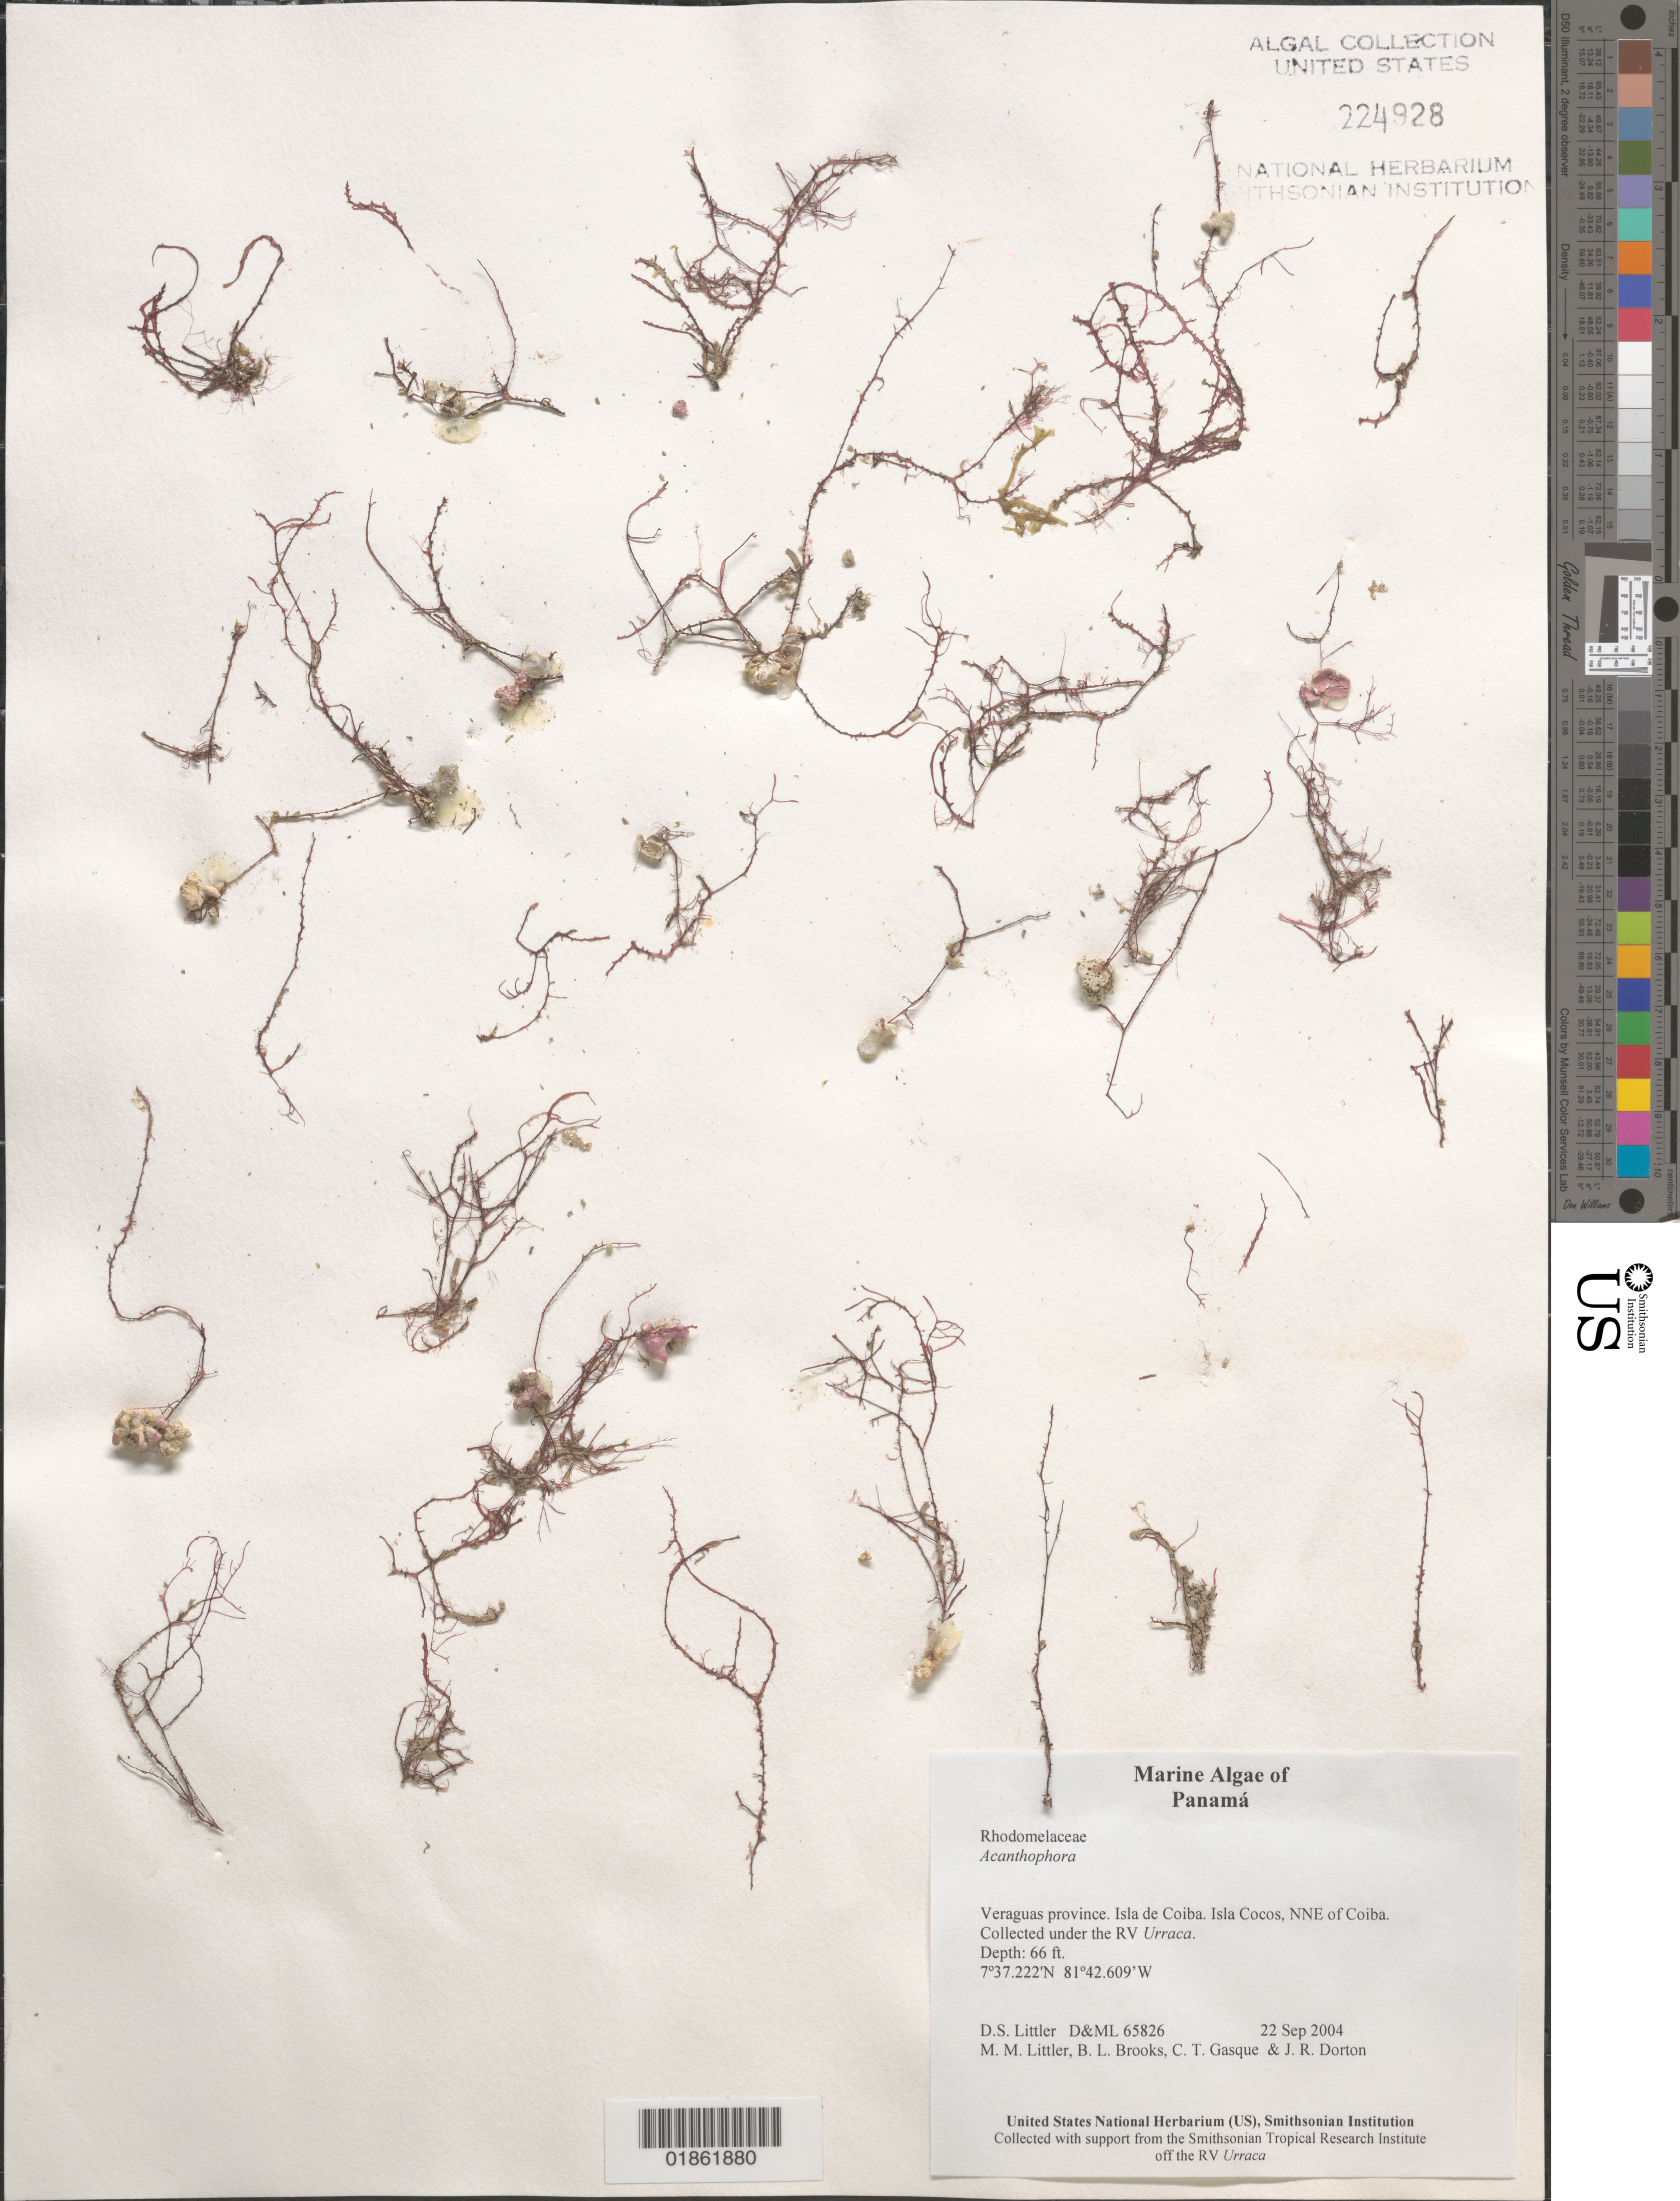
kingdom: Plantae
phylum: Rhodophyta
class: Florideophyceae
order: Ceramiales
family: Rhodomelaceae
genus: Acanthophora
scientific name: Acanthophora sp.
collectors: D. S. Littler, M. M. Littler, J. Dorton & C. Gasque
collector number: D&ML 65826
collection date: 2004-09-22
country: Panama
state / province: Veraguas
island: Coiba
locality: Isla de Coiba. NNE. Islas Cocos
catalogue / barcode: US 224928